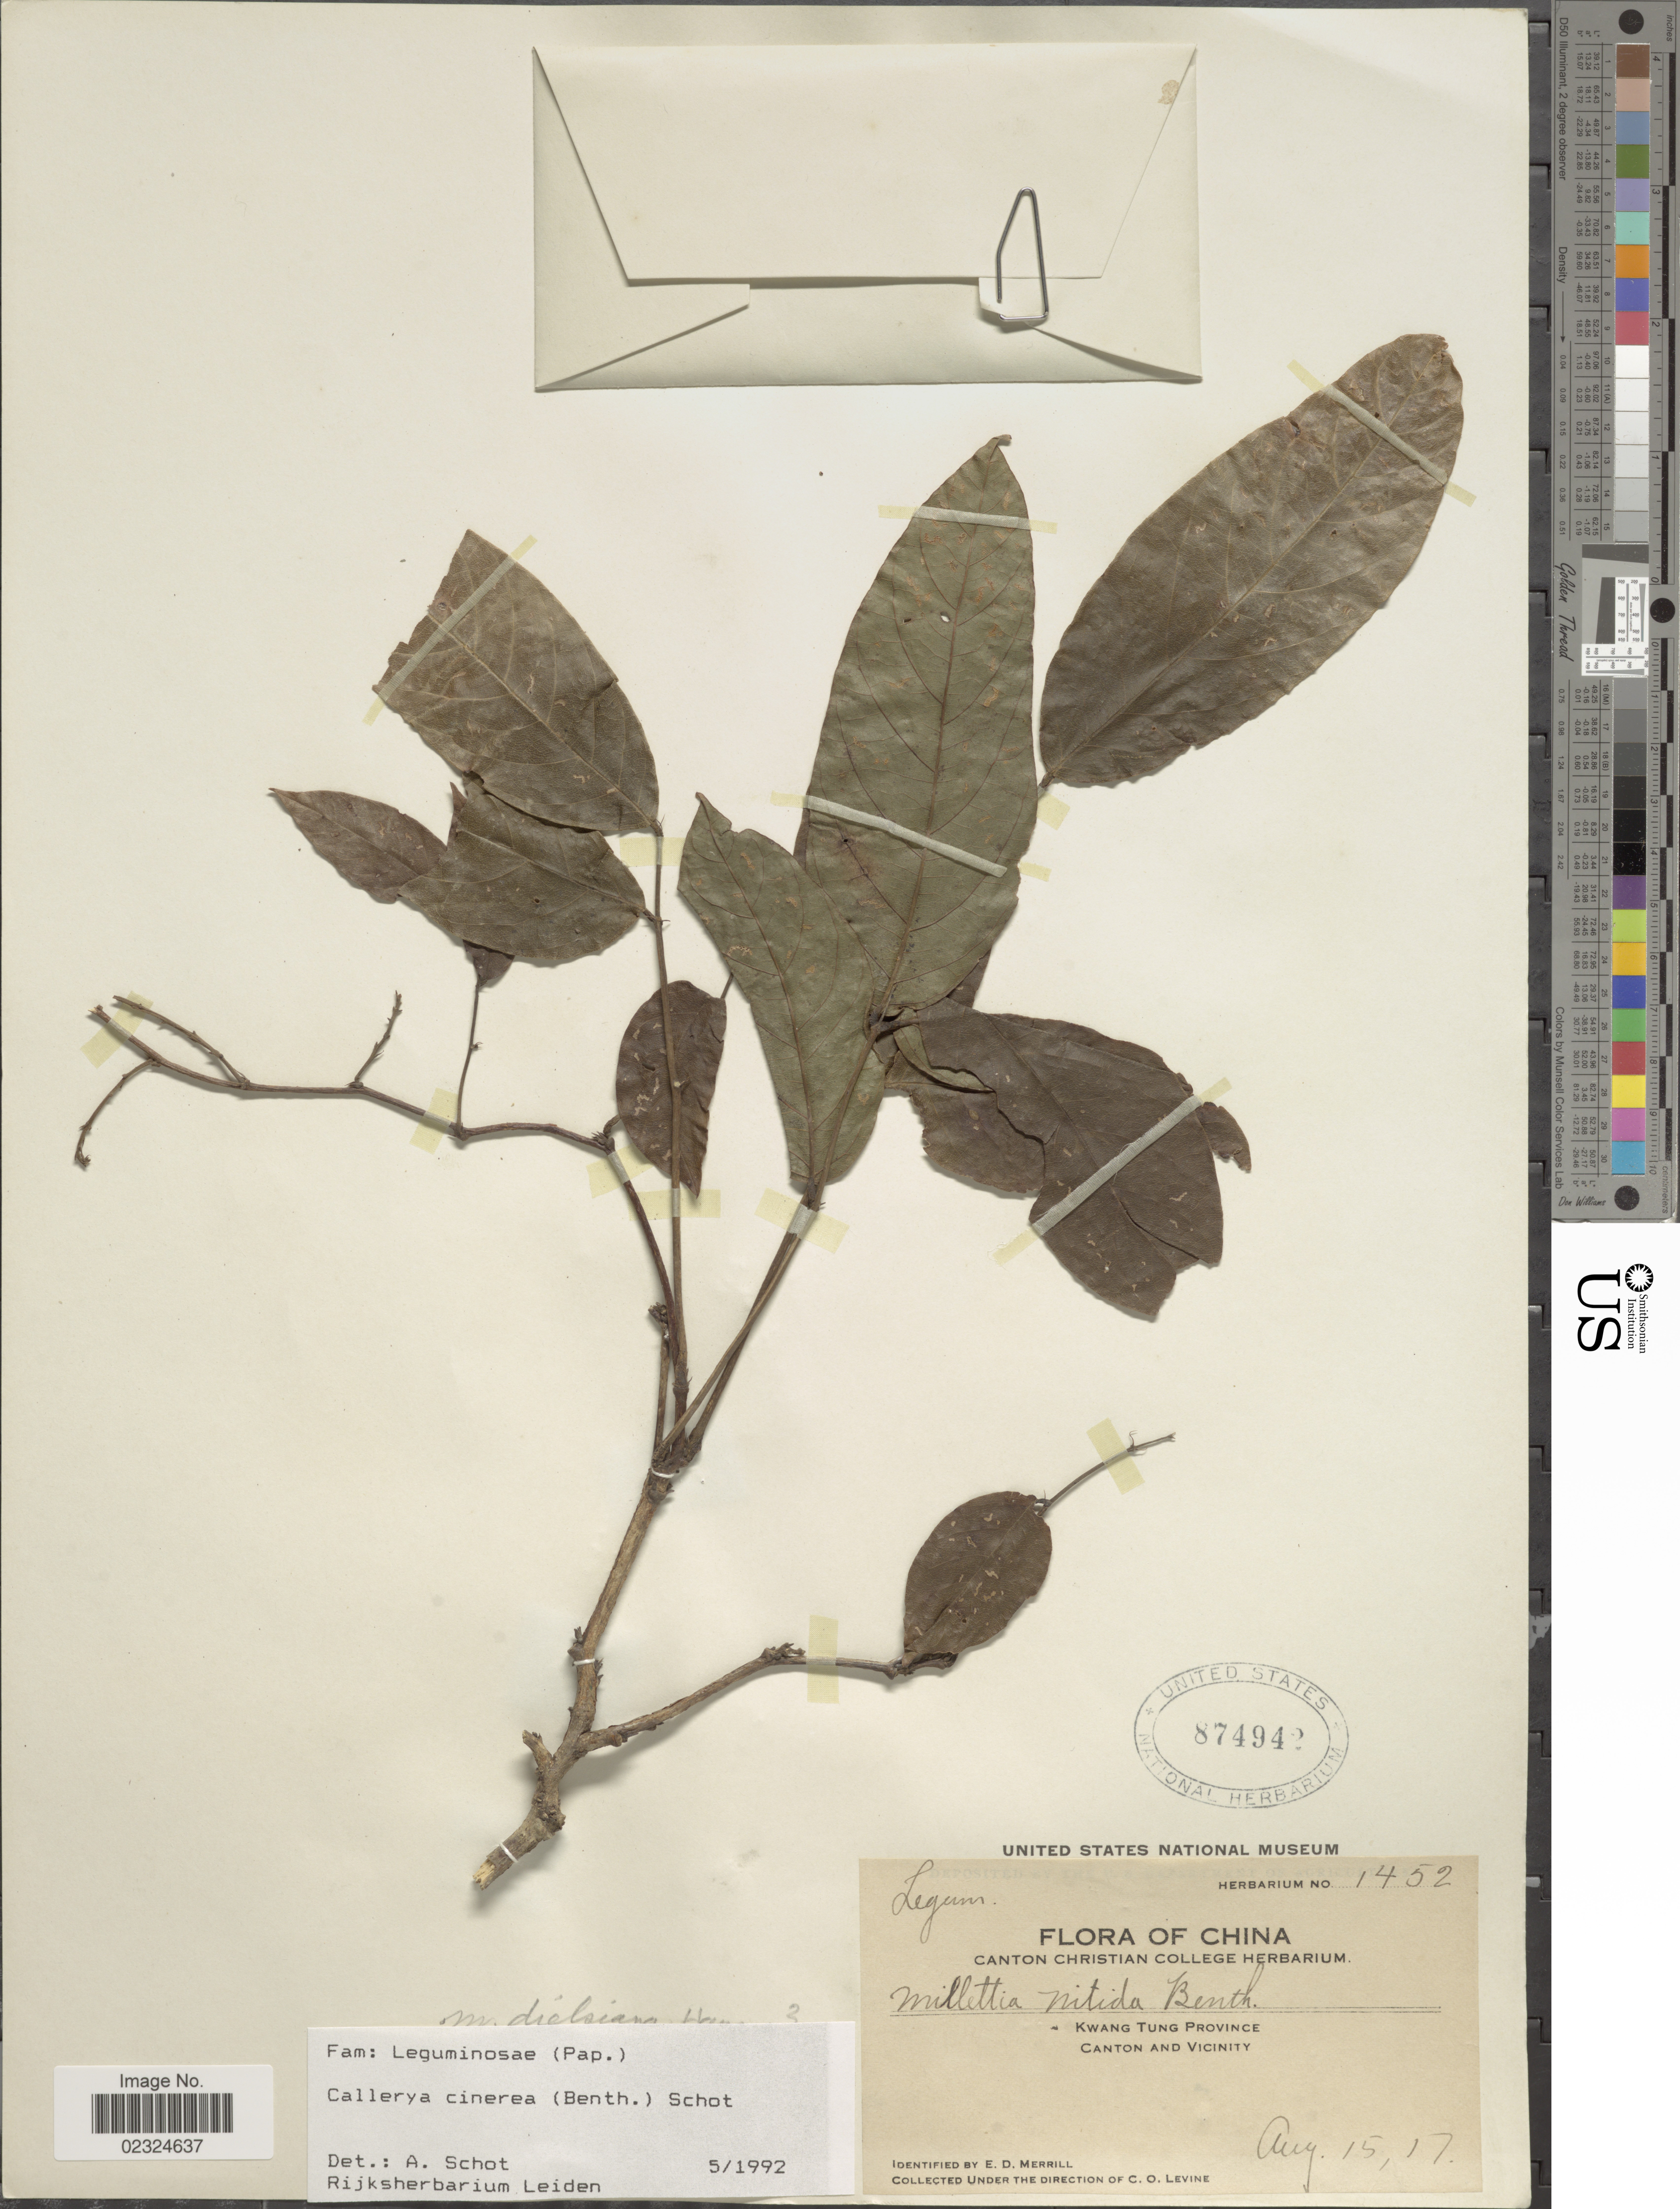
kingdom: Plantae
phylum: Tracheophyta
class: Magnoliopsida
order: Fabales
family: Fabaceae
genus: Callerya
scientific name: Callerya cinerea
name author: (Benth.) Schot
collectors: C. O. Levine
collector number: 1452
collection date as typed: Transcribed d/m/y: 15/8/17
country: China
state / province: Guangdong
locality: Kwangtung Province Canton and Vicinity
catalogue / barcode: US 874942